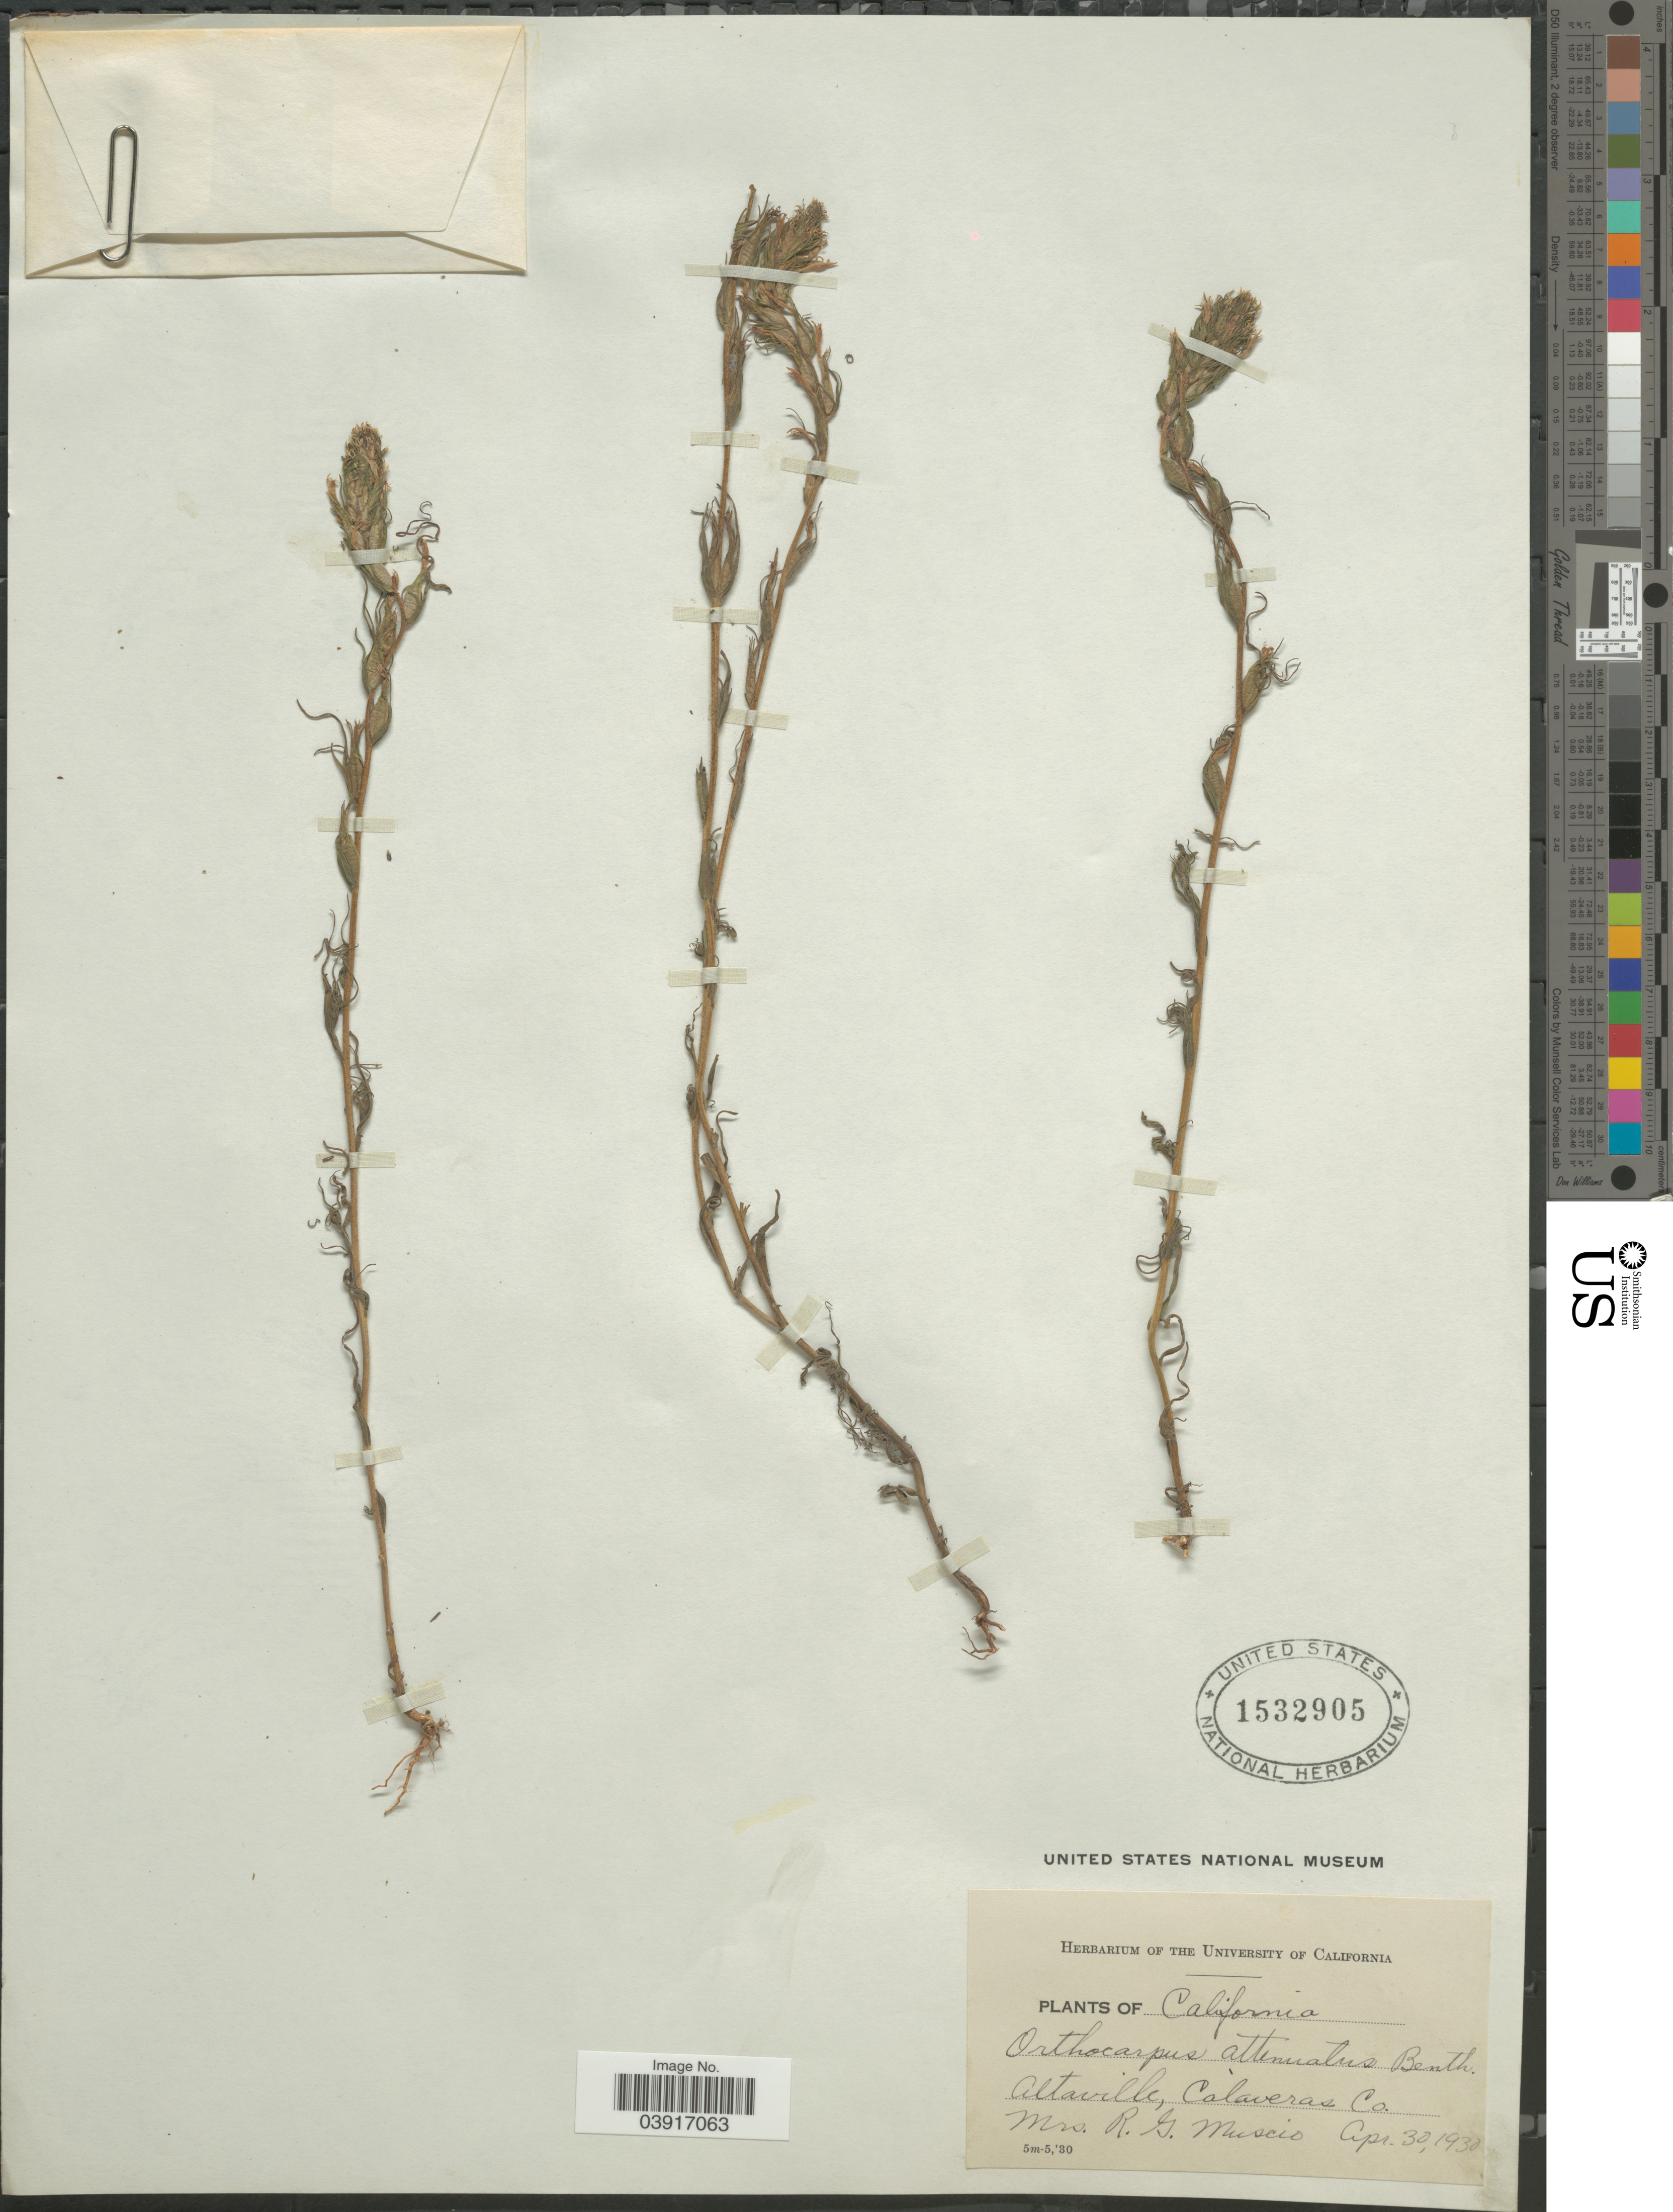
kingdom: Plantae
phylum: Tracheophyta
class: Magnoliopsida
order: Lamiales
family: Orobanchaceae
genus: Orthocarpus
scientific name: Orthocarpus attenuatus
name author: A. Gray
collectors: R. Muscio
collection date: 1930-04-30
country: United States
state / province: California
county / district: Calaveras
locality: Altaville, Calaveras Co.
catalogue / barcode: US 1532905